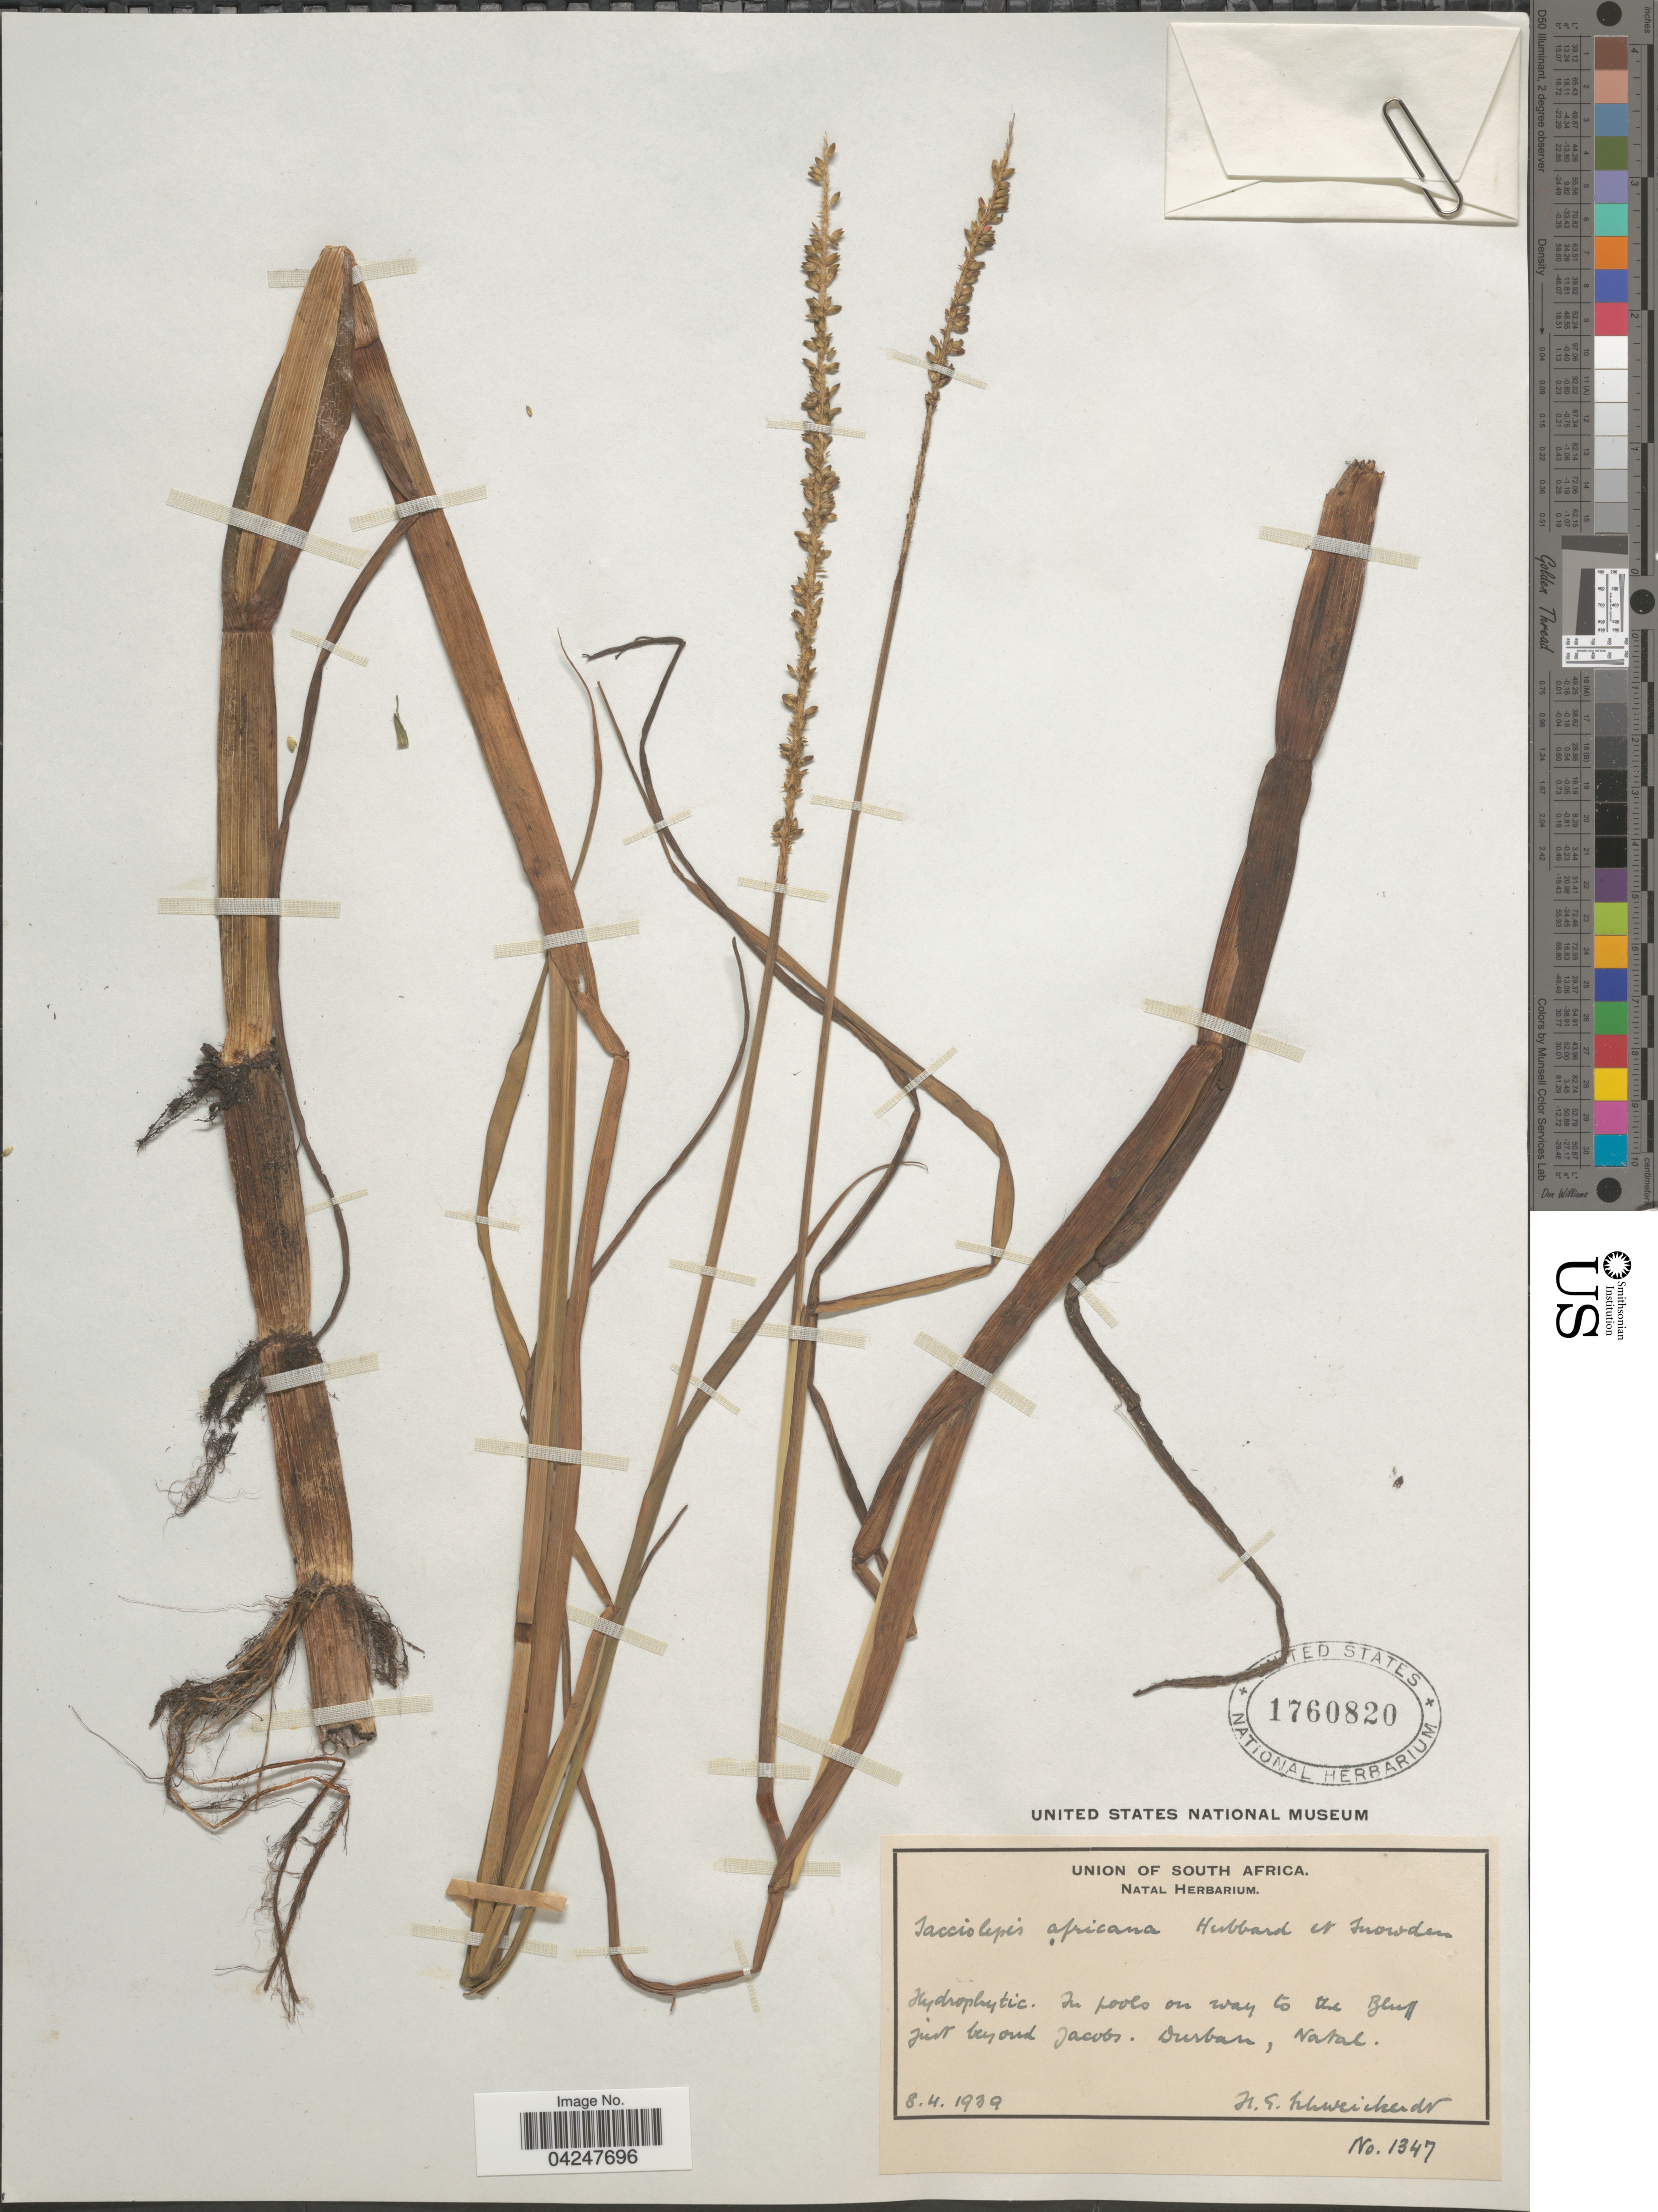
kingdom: Plantae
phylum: Tracheophyta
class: Liliopsida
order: Poales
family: Poaceae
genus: Sacciolepis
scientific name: Sacciolepis africana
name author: C. E. Hubb. & Snowden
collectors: H. Schweickerdt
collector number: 1347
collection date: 1939-04-08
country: South Africa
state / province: KwaZulu-Natal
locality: Union of South Africa. In pools on way to the Bluff just beyond Jacobs. Durban, Natal.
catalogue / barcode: US 1760820